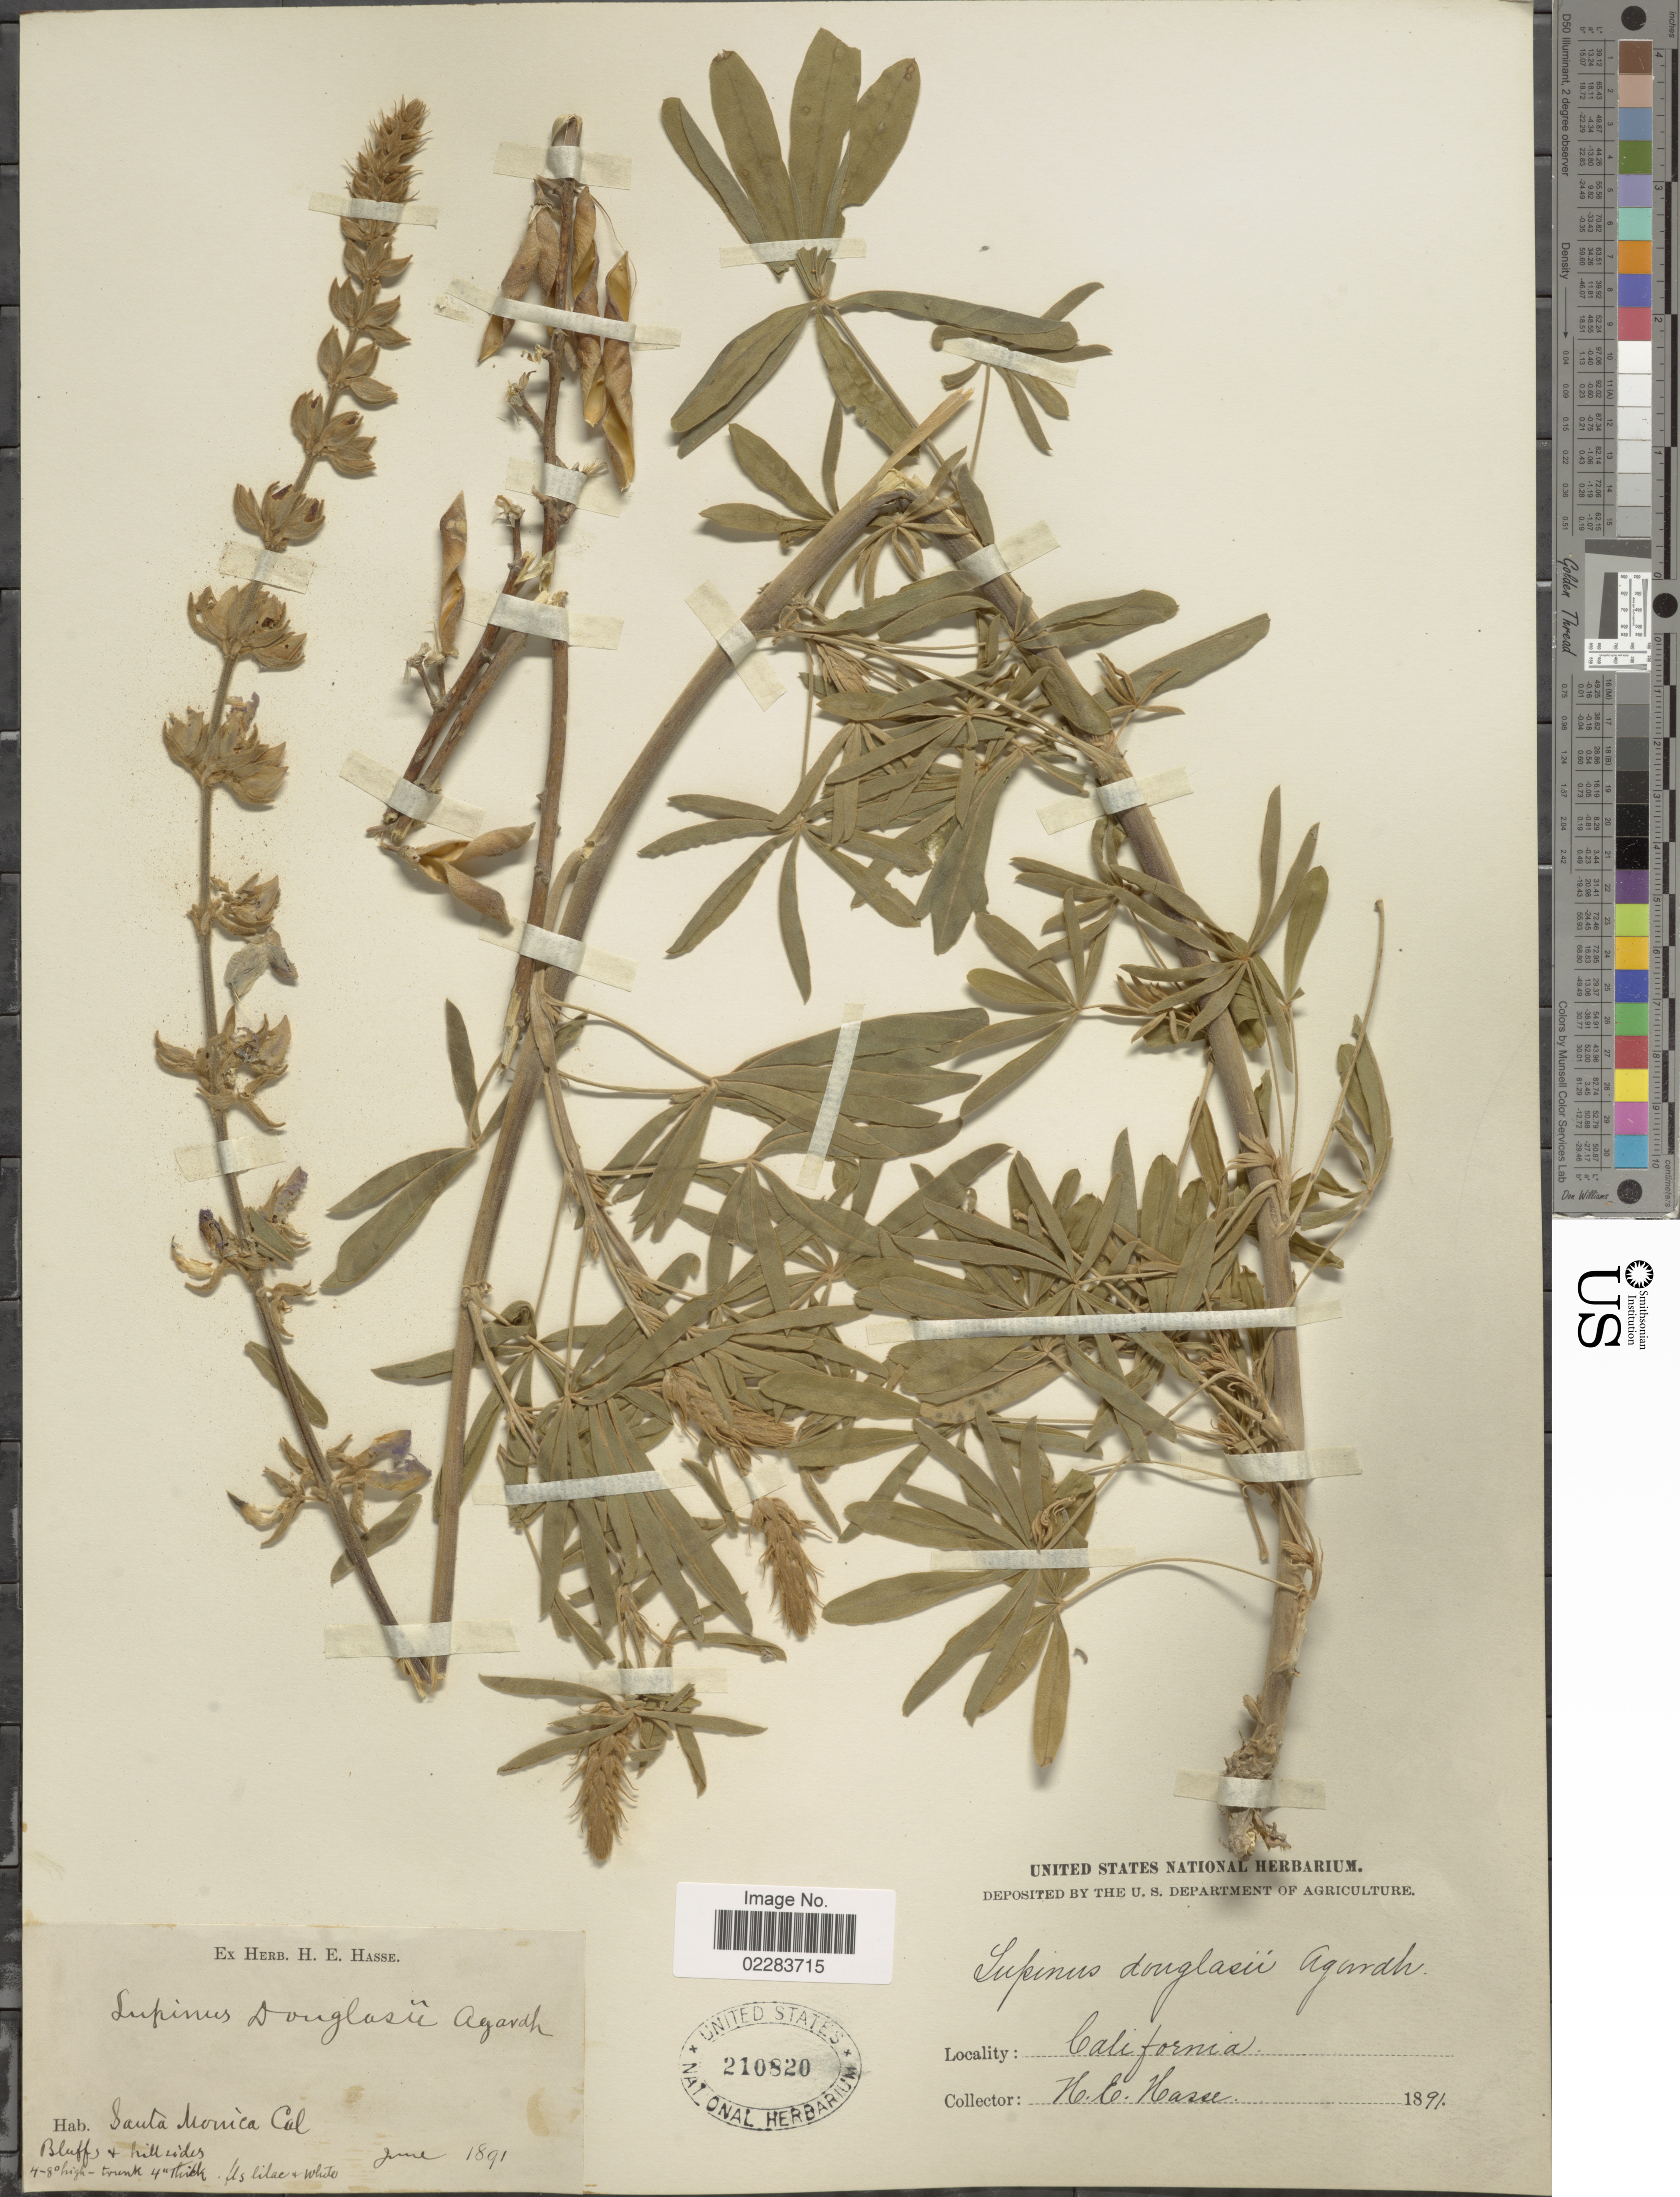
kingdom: Plantae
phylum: Tracheophyta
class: Magnoliopsida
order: Fabales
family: Fabaceae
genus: Lupinus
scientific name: Lupinus albifrons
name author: Benth.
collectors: H. E. Hasse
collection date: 1891-06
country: United States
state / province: California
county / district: Los Angeles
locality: Santa Monica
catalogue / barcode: US 210820